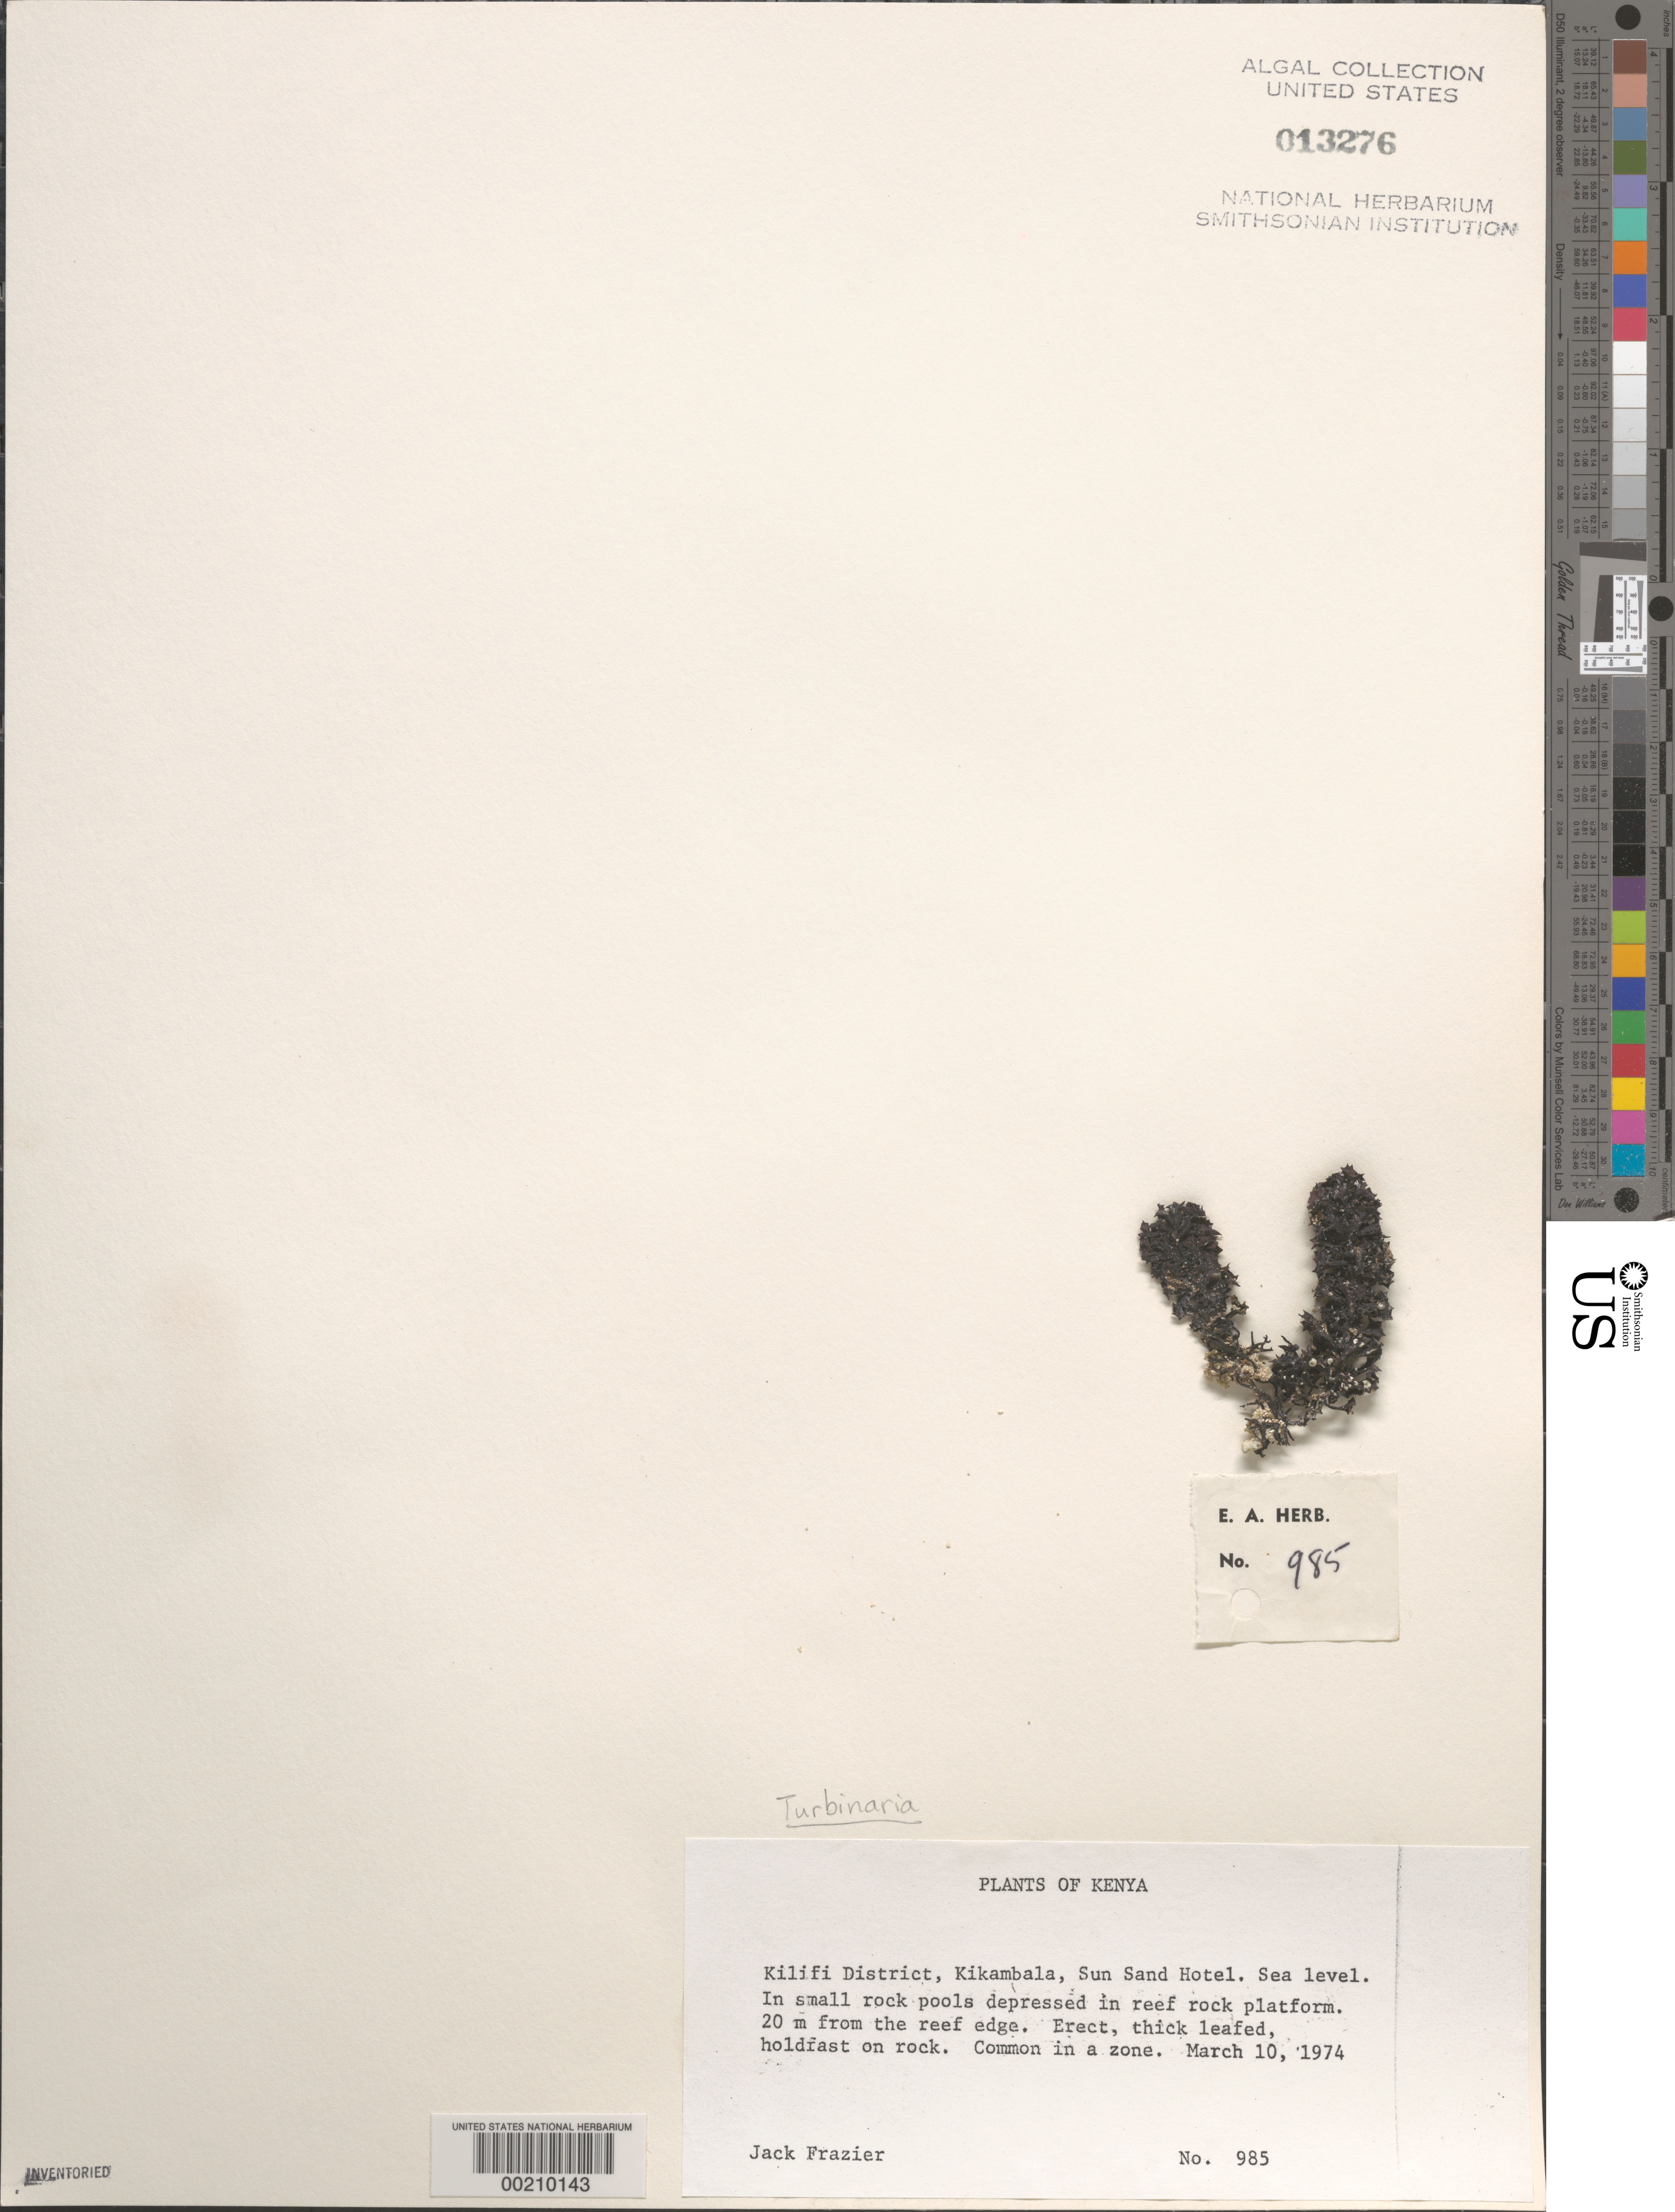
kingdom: Chromista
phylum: Ochrophyta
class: Phaeophyceae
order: Fucales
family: Sargassaceae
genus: Turbinaria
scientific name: Turbinaria sp.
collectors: J. Frazier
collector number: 985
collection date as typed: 10 Mar 1974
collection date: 1974-03-10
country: Kenya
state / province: Kilifi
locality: Kikambala Sun Sand Hotel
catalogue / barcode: US 13276